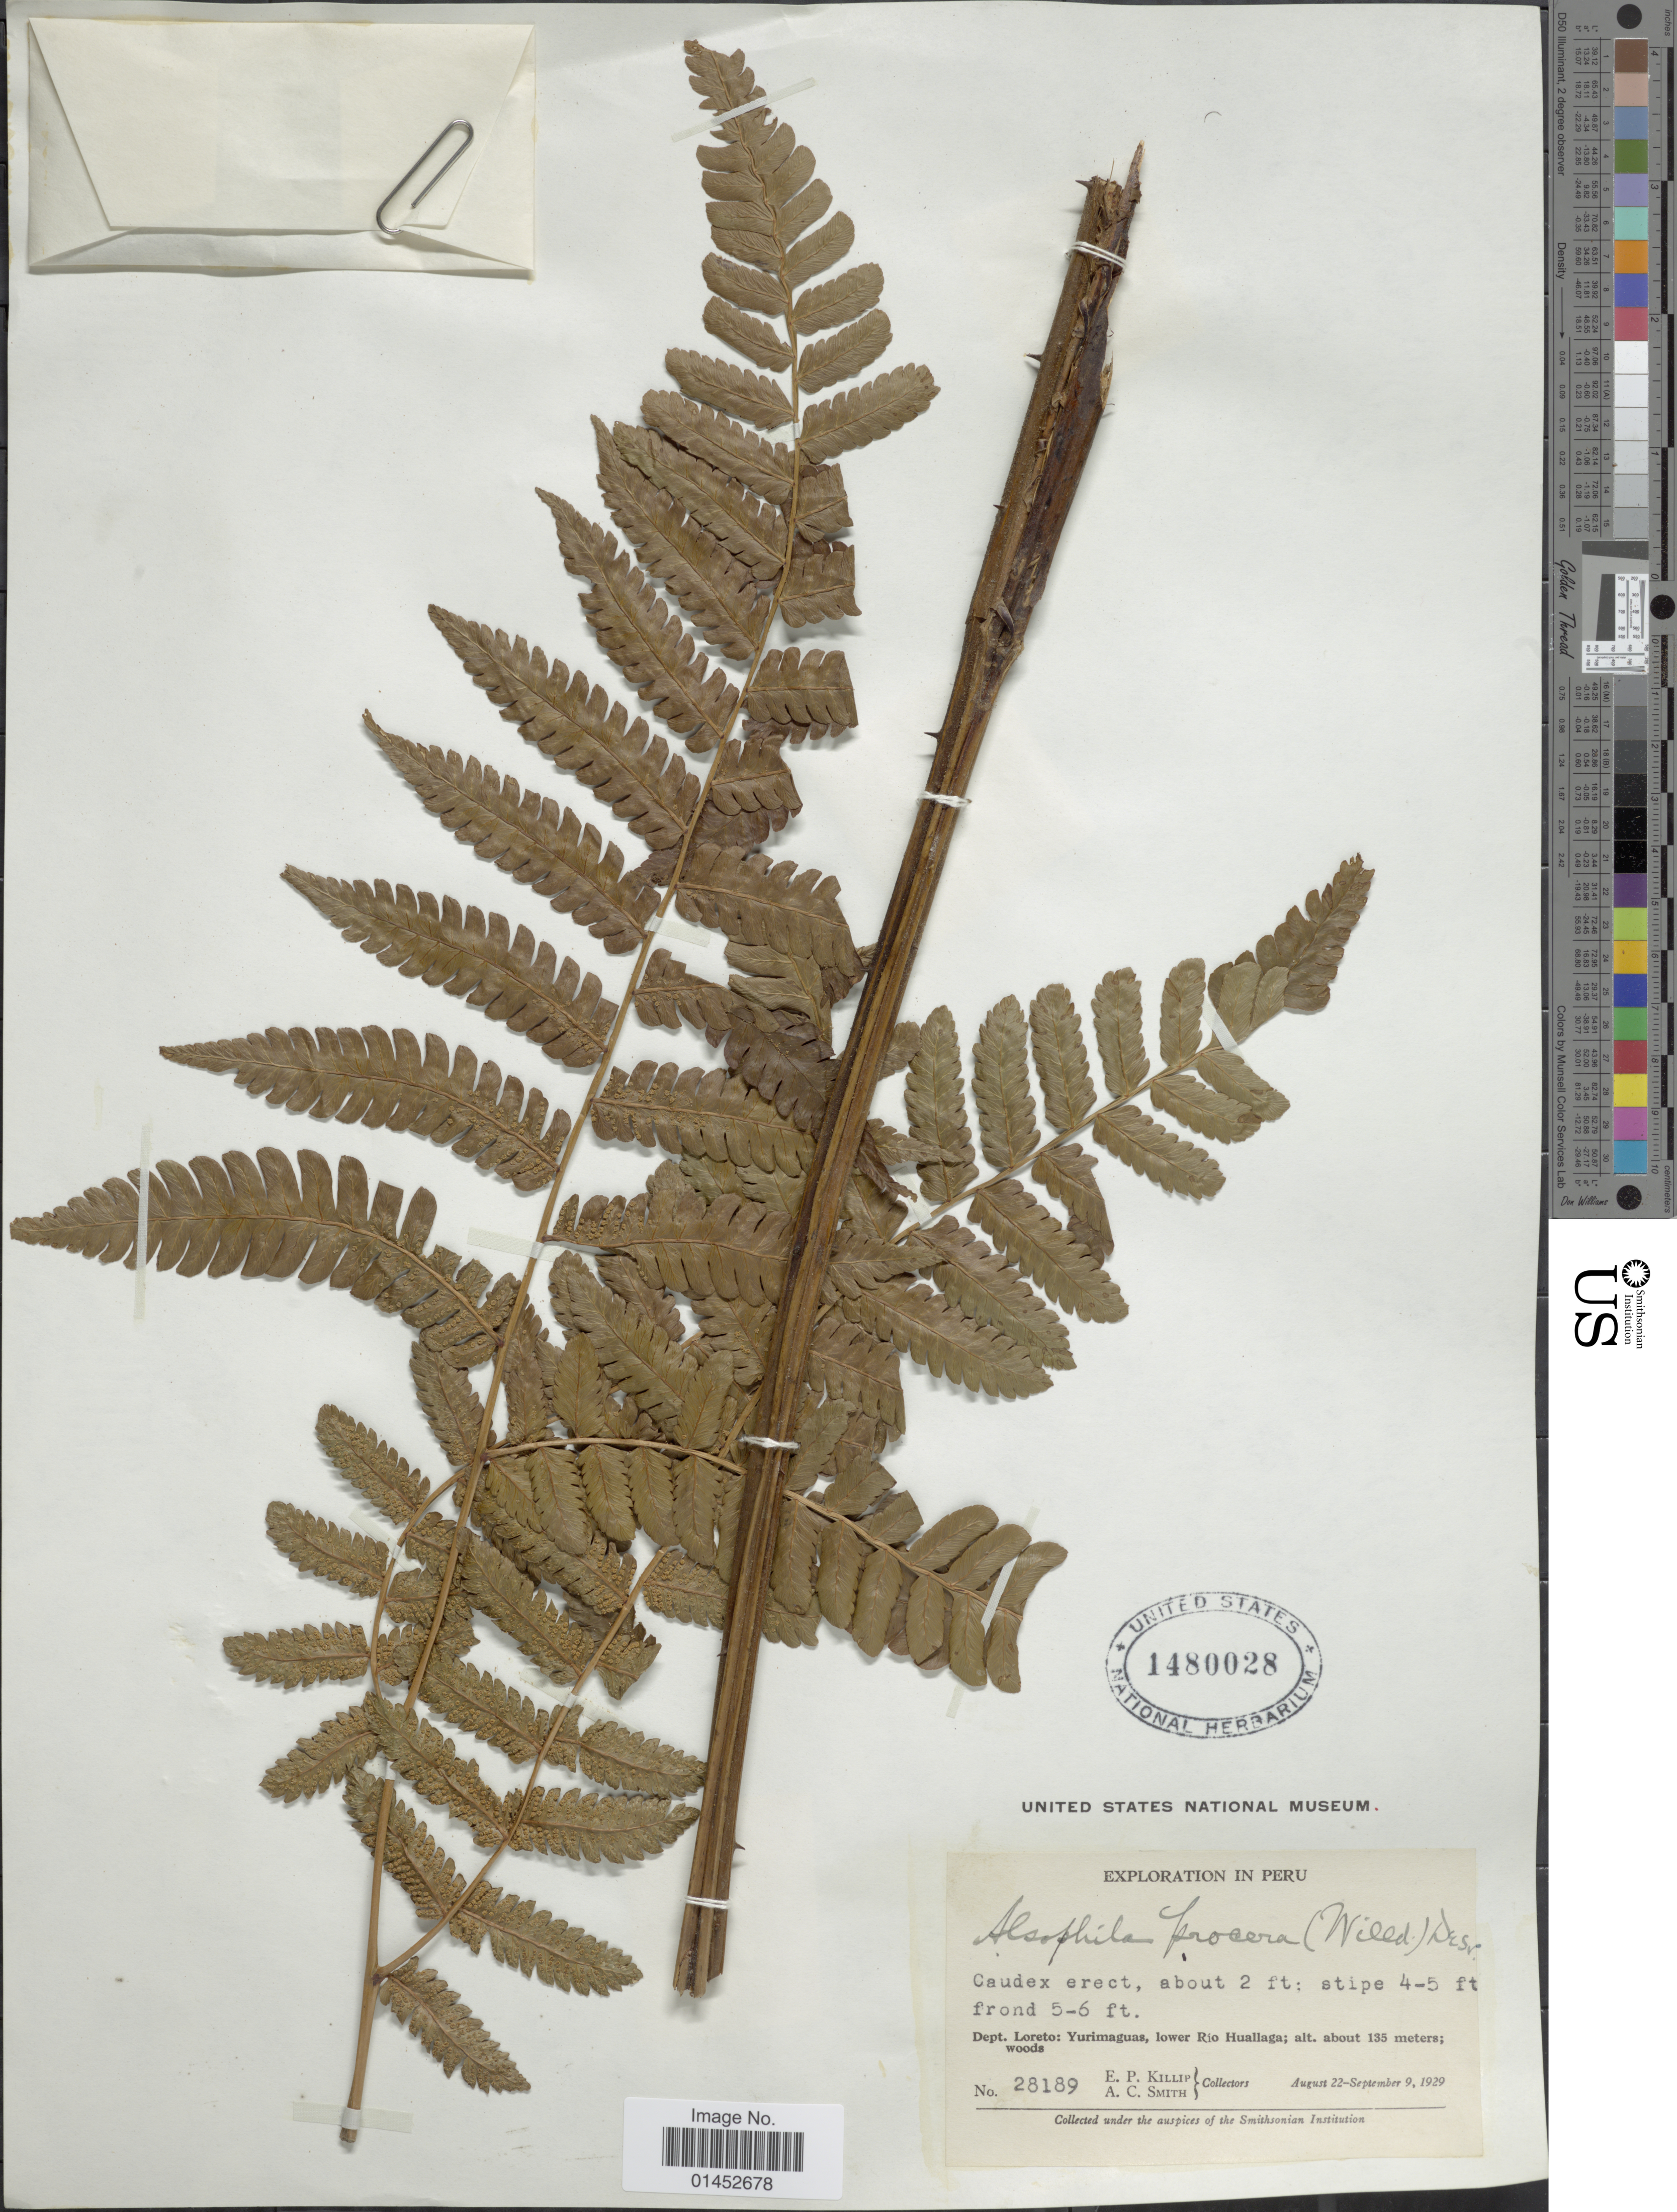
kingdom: Plantae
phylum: Tracheophyta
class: Polypodiopsida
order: Cyatheales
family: Cyatheaceae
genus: Cyathea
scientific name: Cyathea pungens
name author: (Willd.) Domin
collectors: E. P. Killip & A. C. Smith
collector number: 28189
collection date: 1929-08-22/1929-09-09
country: Peru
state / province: Loreto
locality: Dept. Loreto: Yurimaguas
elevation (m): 135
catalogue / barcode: US 1480028